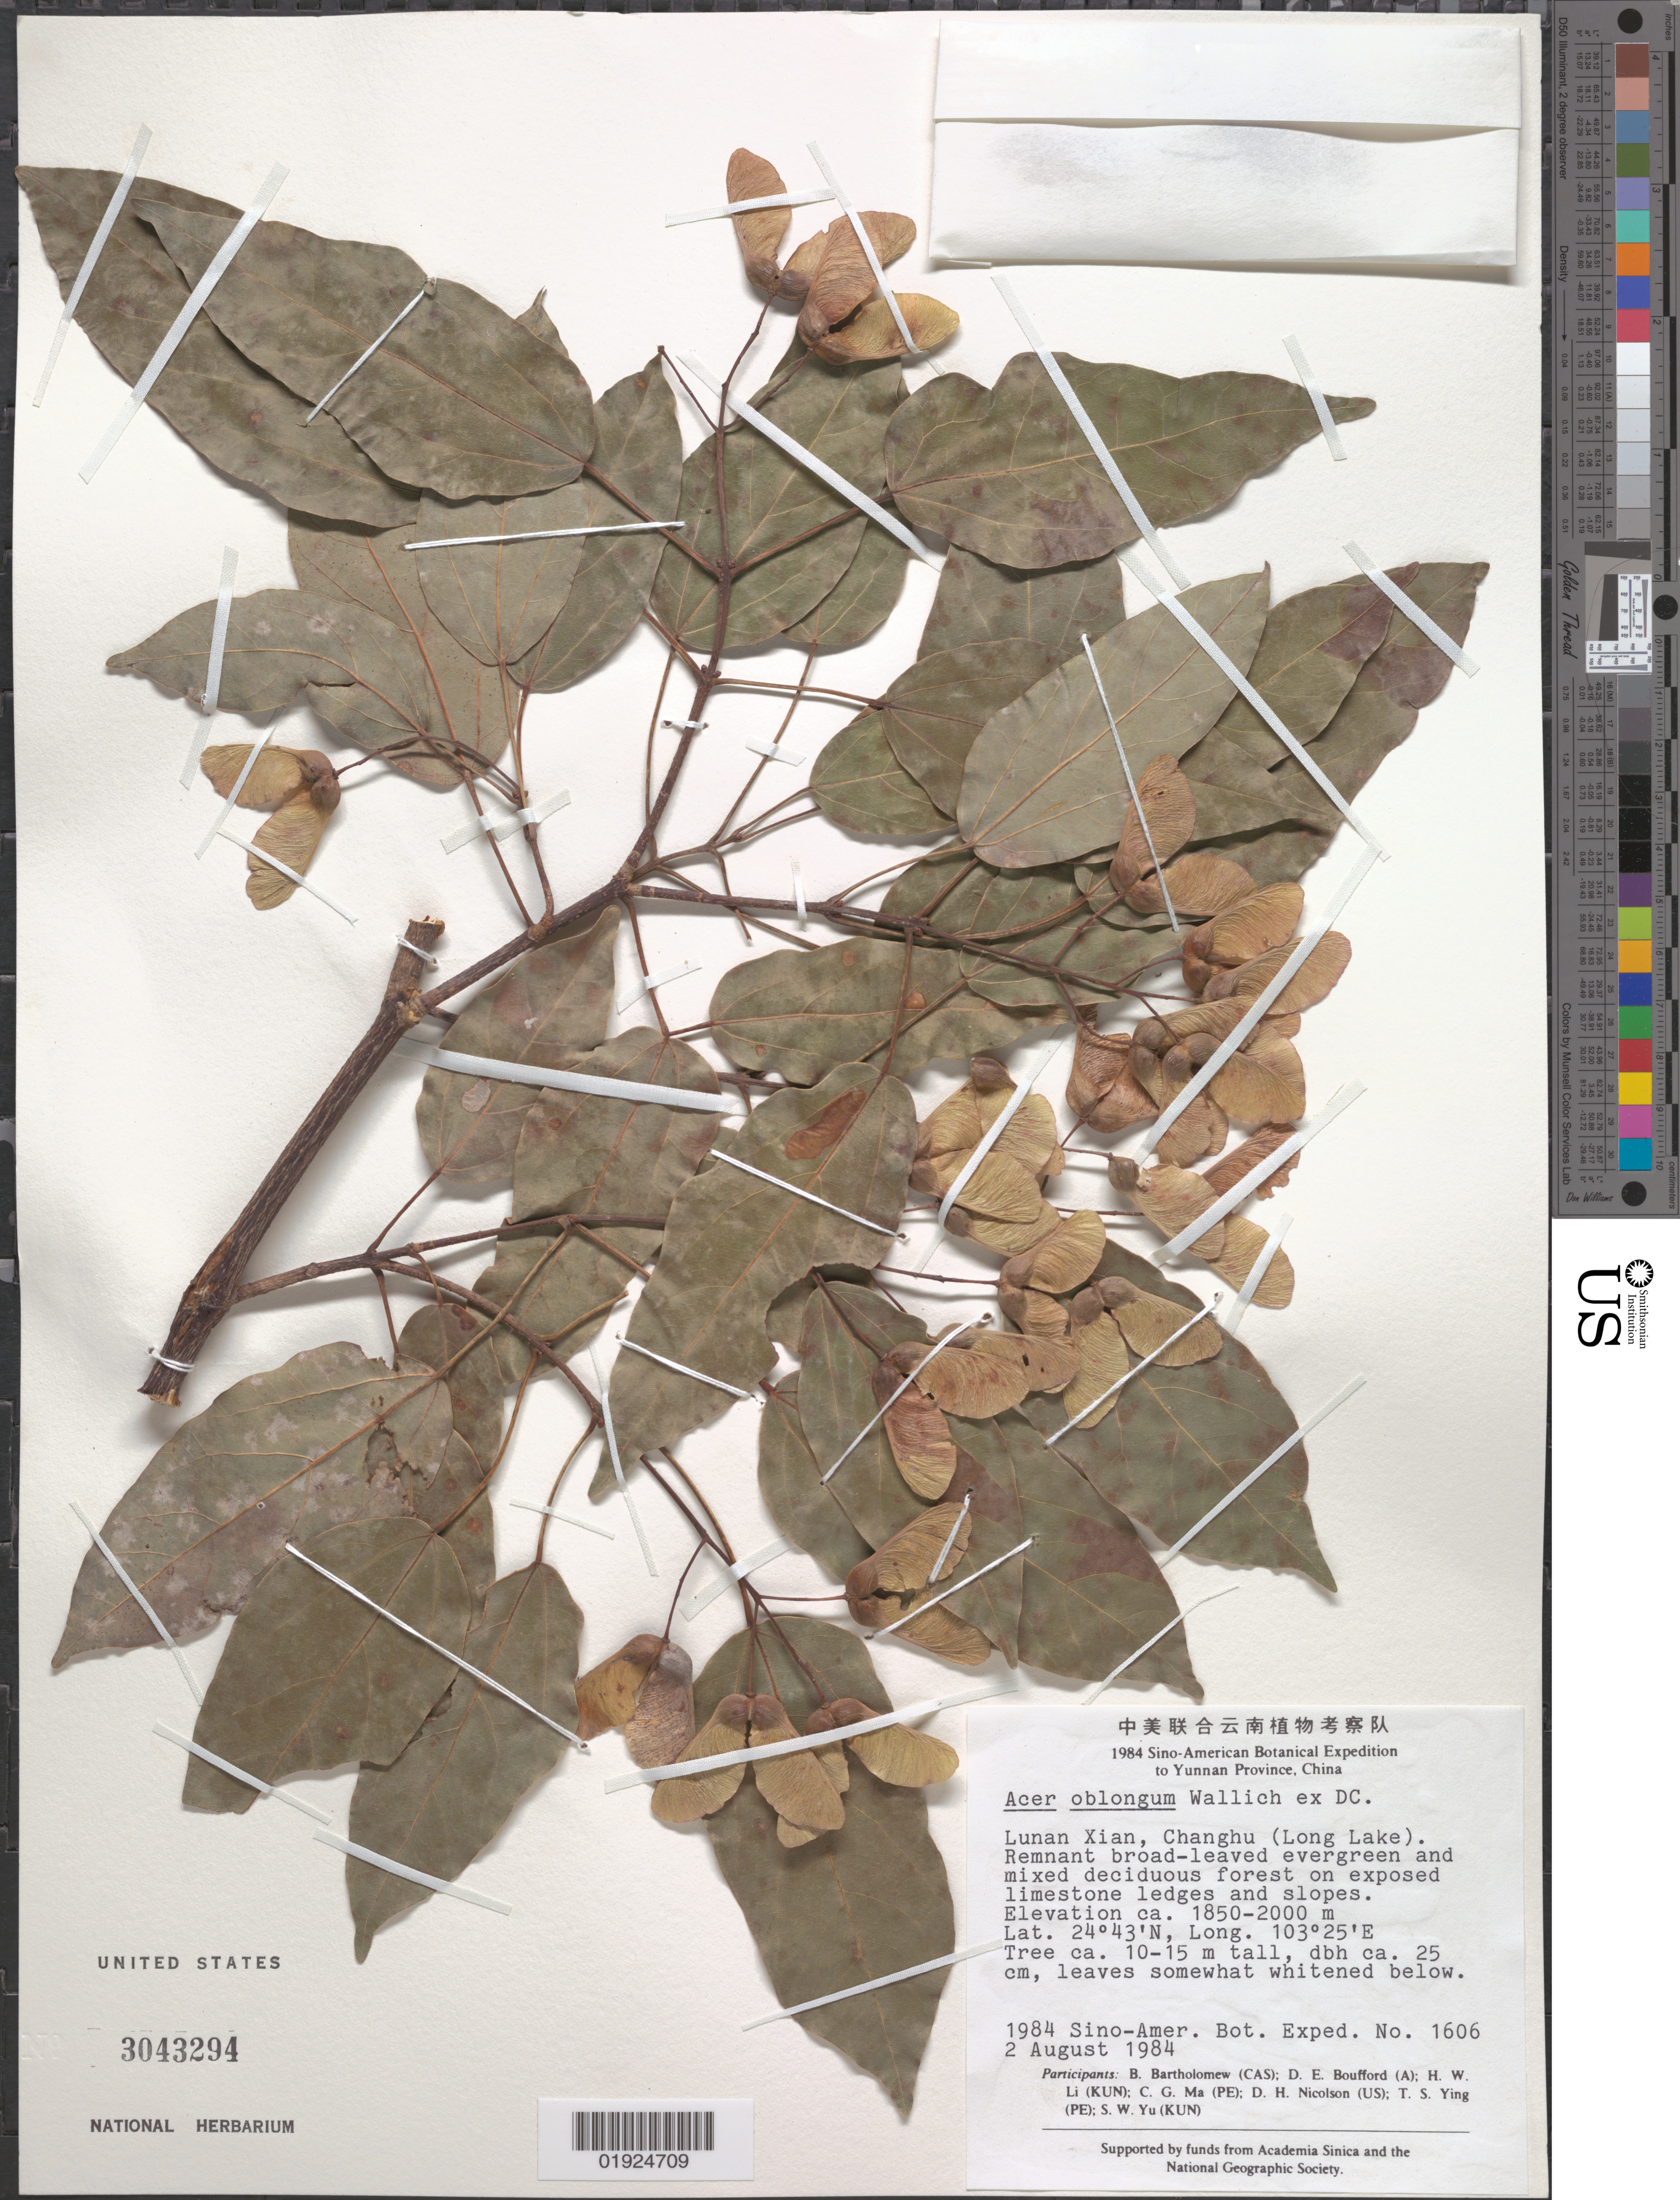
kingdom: Plantae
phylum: Tracheophyta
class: Magnoliopsida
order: Sapindales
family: Sapindaceae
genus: Acer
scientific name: Acer oblongum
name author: Wall. ex DC.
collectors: B. M. Bartholomew, D. E. Boufford, H. W. Li, C. Ma, D. H. Nicolson, T. Ying & S. Yu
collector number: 1606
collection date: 1984-08-02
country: China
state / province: Yunnan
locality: Lunan Xian, Changhu (Long Lake)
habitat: Remnant broad-leaved evergreen and mixed deciduous forest on exposed limestone ledges and slopes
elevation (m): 1850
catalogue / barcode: US 3043294